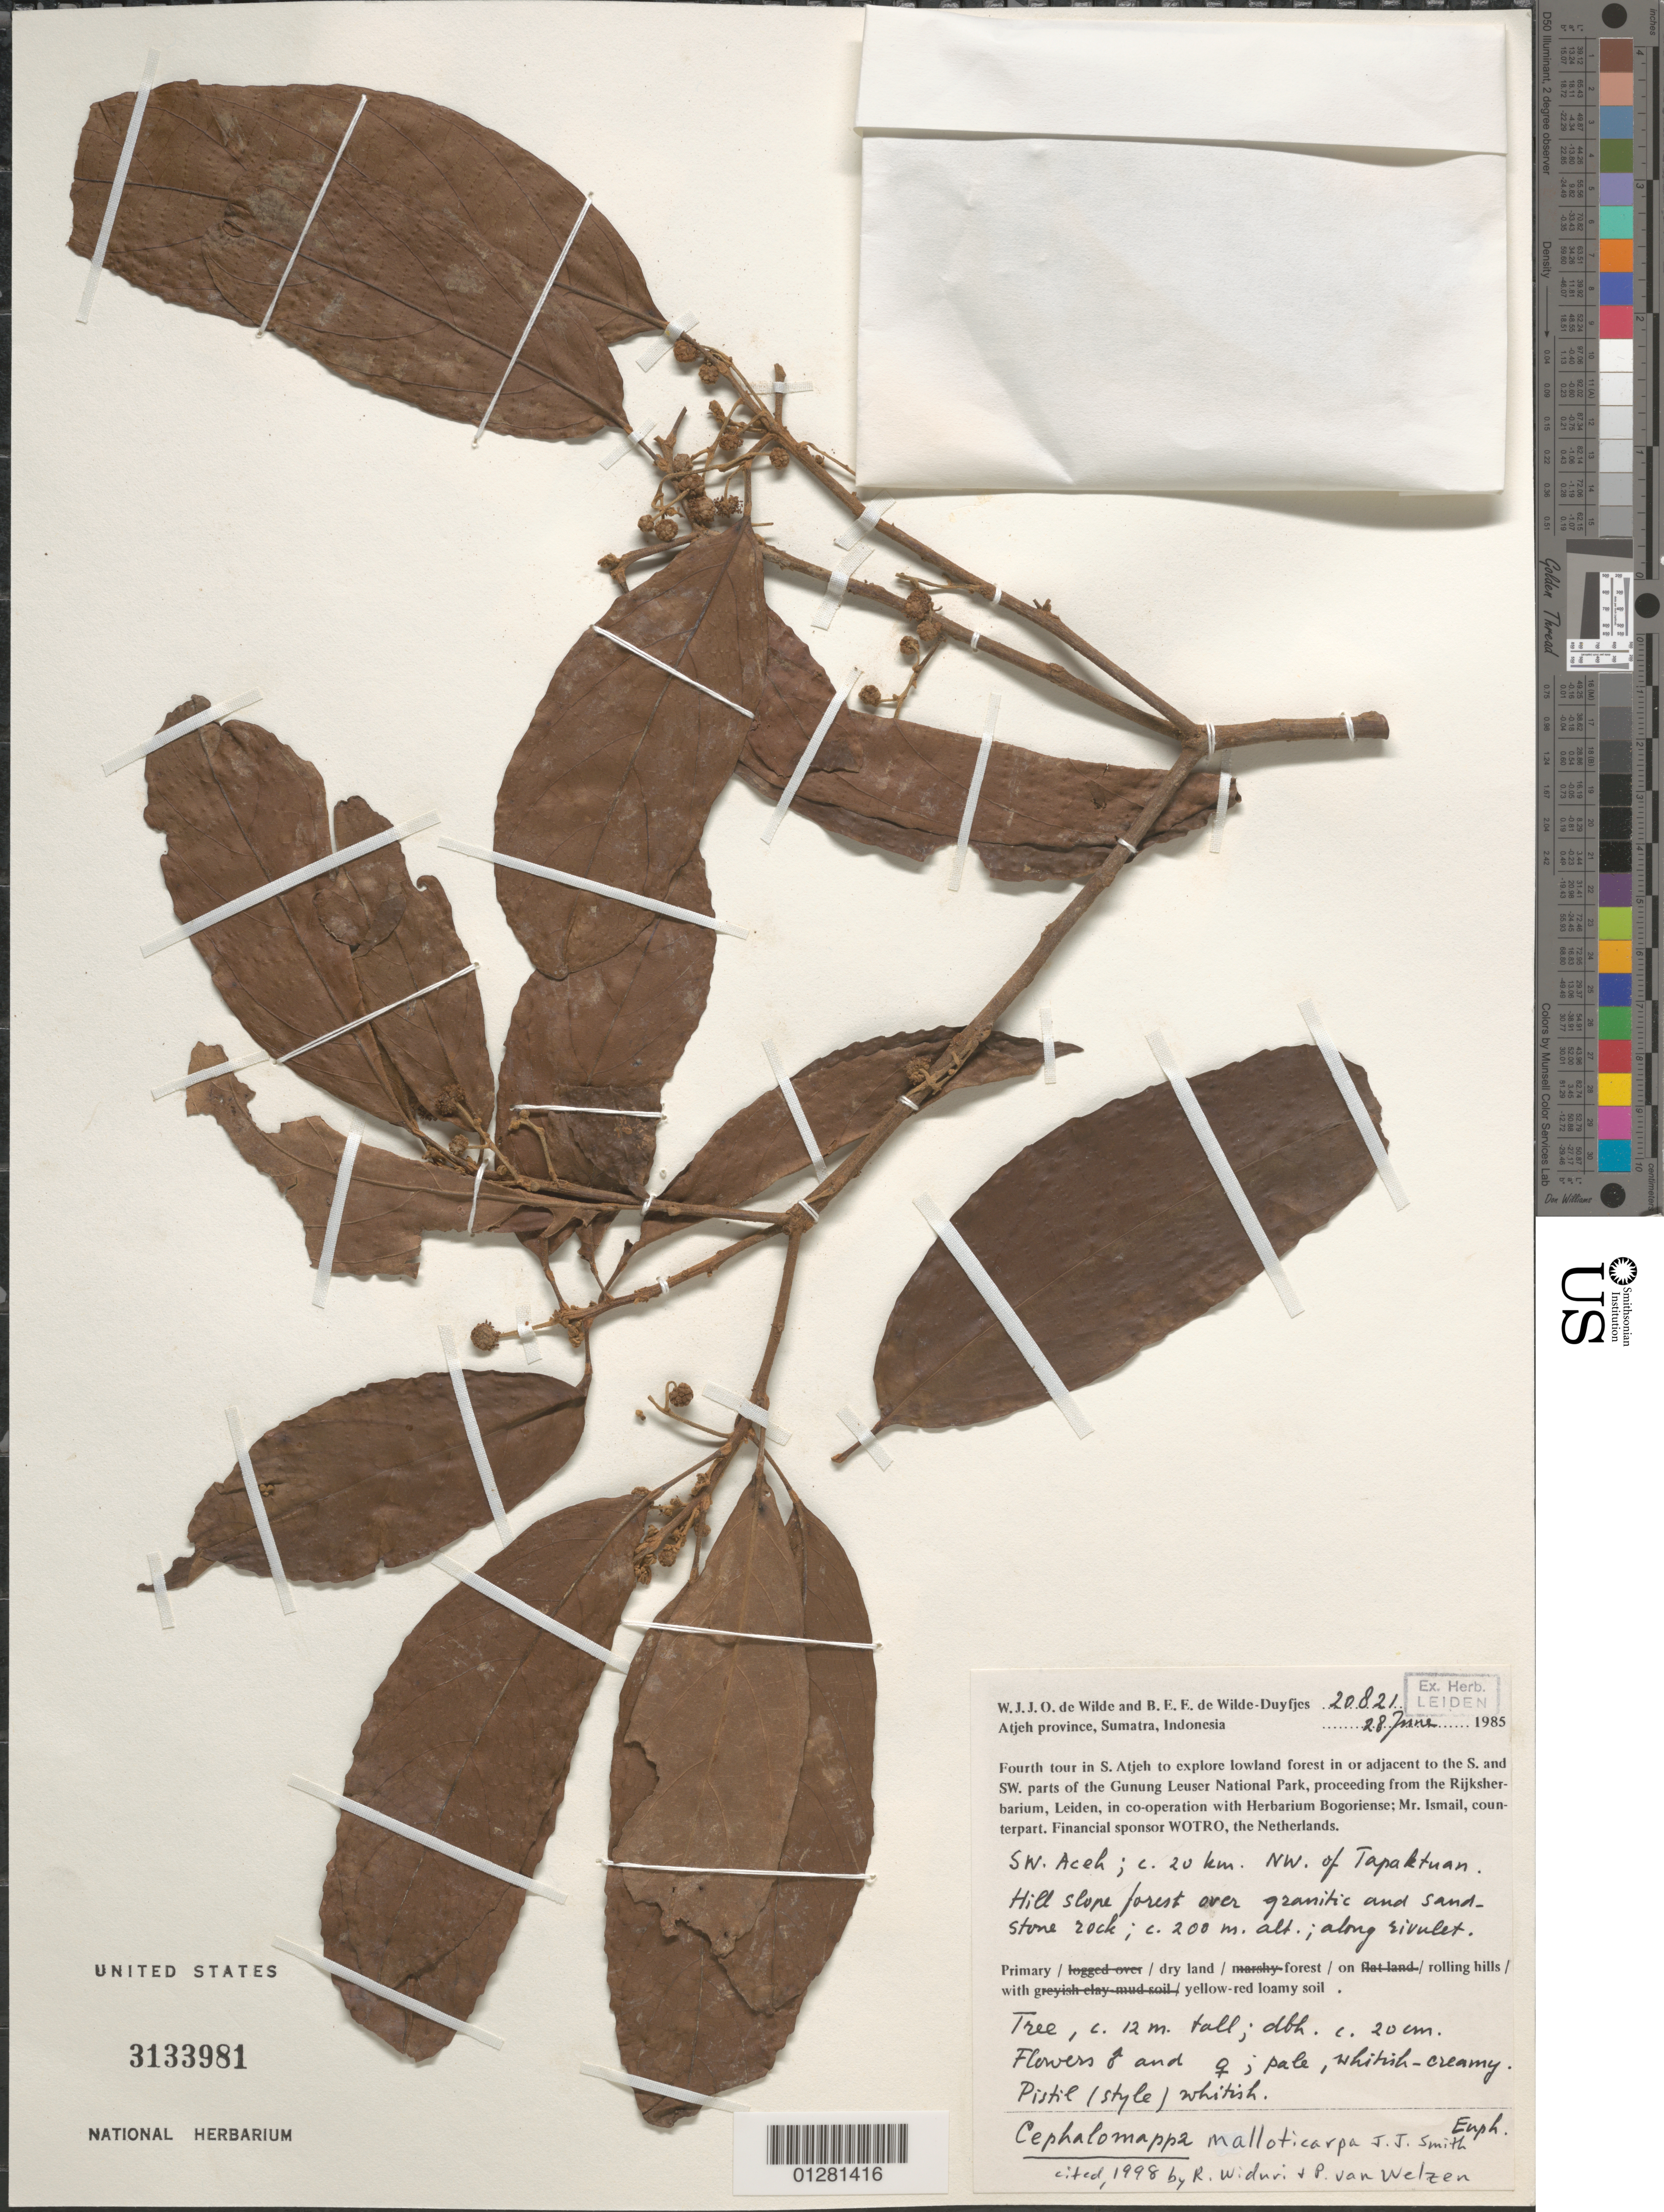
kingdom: Plantae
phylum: Tracheophyta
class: Magnoliopsida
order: Malpighiales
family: Euphorbiaceae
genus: Cephalomappa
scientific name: Cephalomappa malloticarpa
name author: J.J. Sm.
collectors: W. J. de Wilde & B. E. de Wilde-Duyfjes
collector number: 20821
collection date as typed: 28 Jun 1985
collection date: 1985-06-28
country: Indonesia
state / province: Sumatra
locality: S and SW parts of the Gunung Leuser National Park. SW Aceh; c 20 km NW of Tapaktuan.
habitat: Tree.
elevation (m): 200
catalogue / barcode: US 3133981